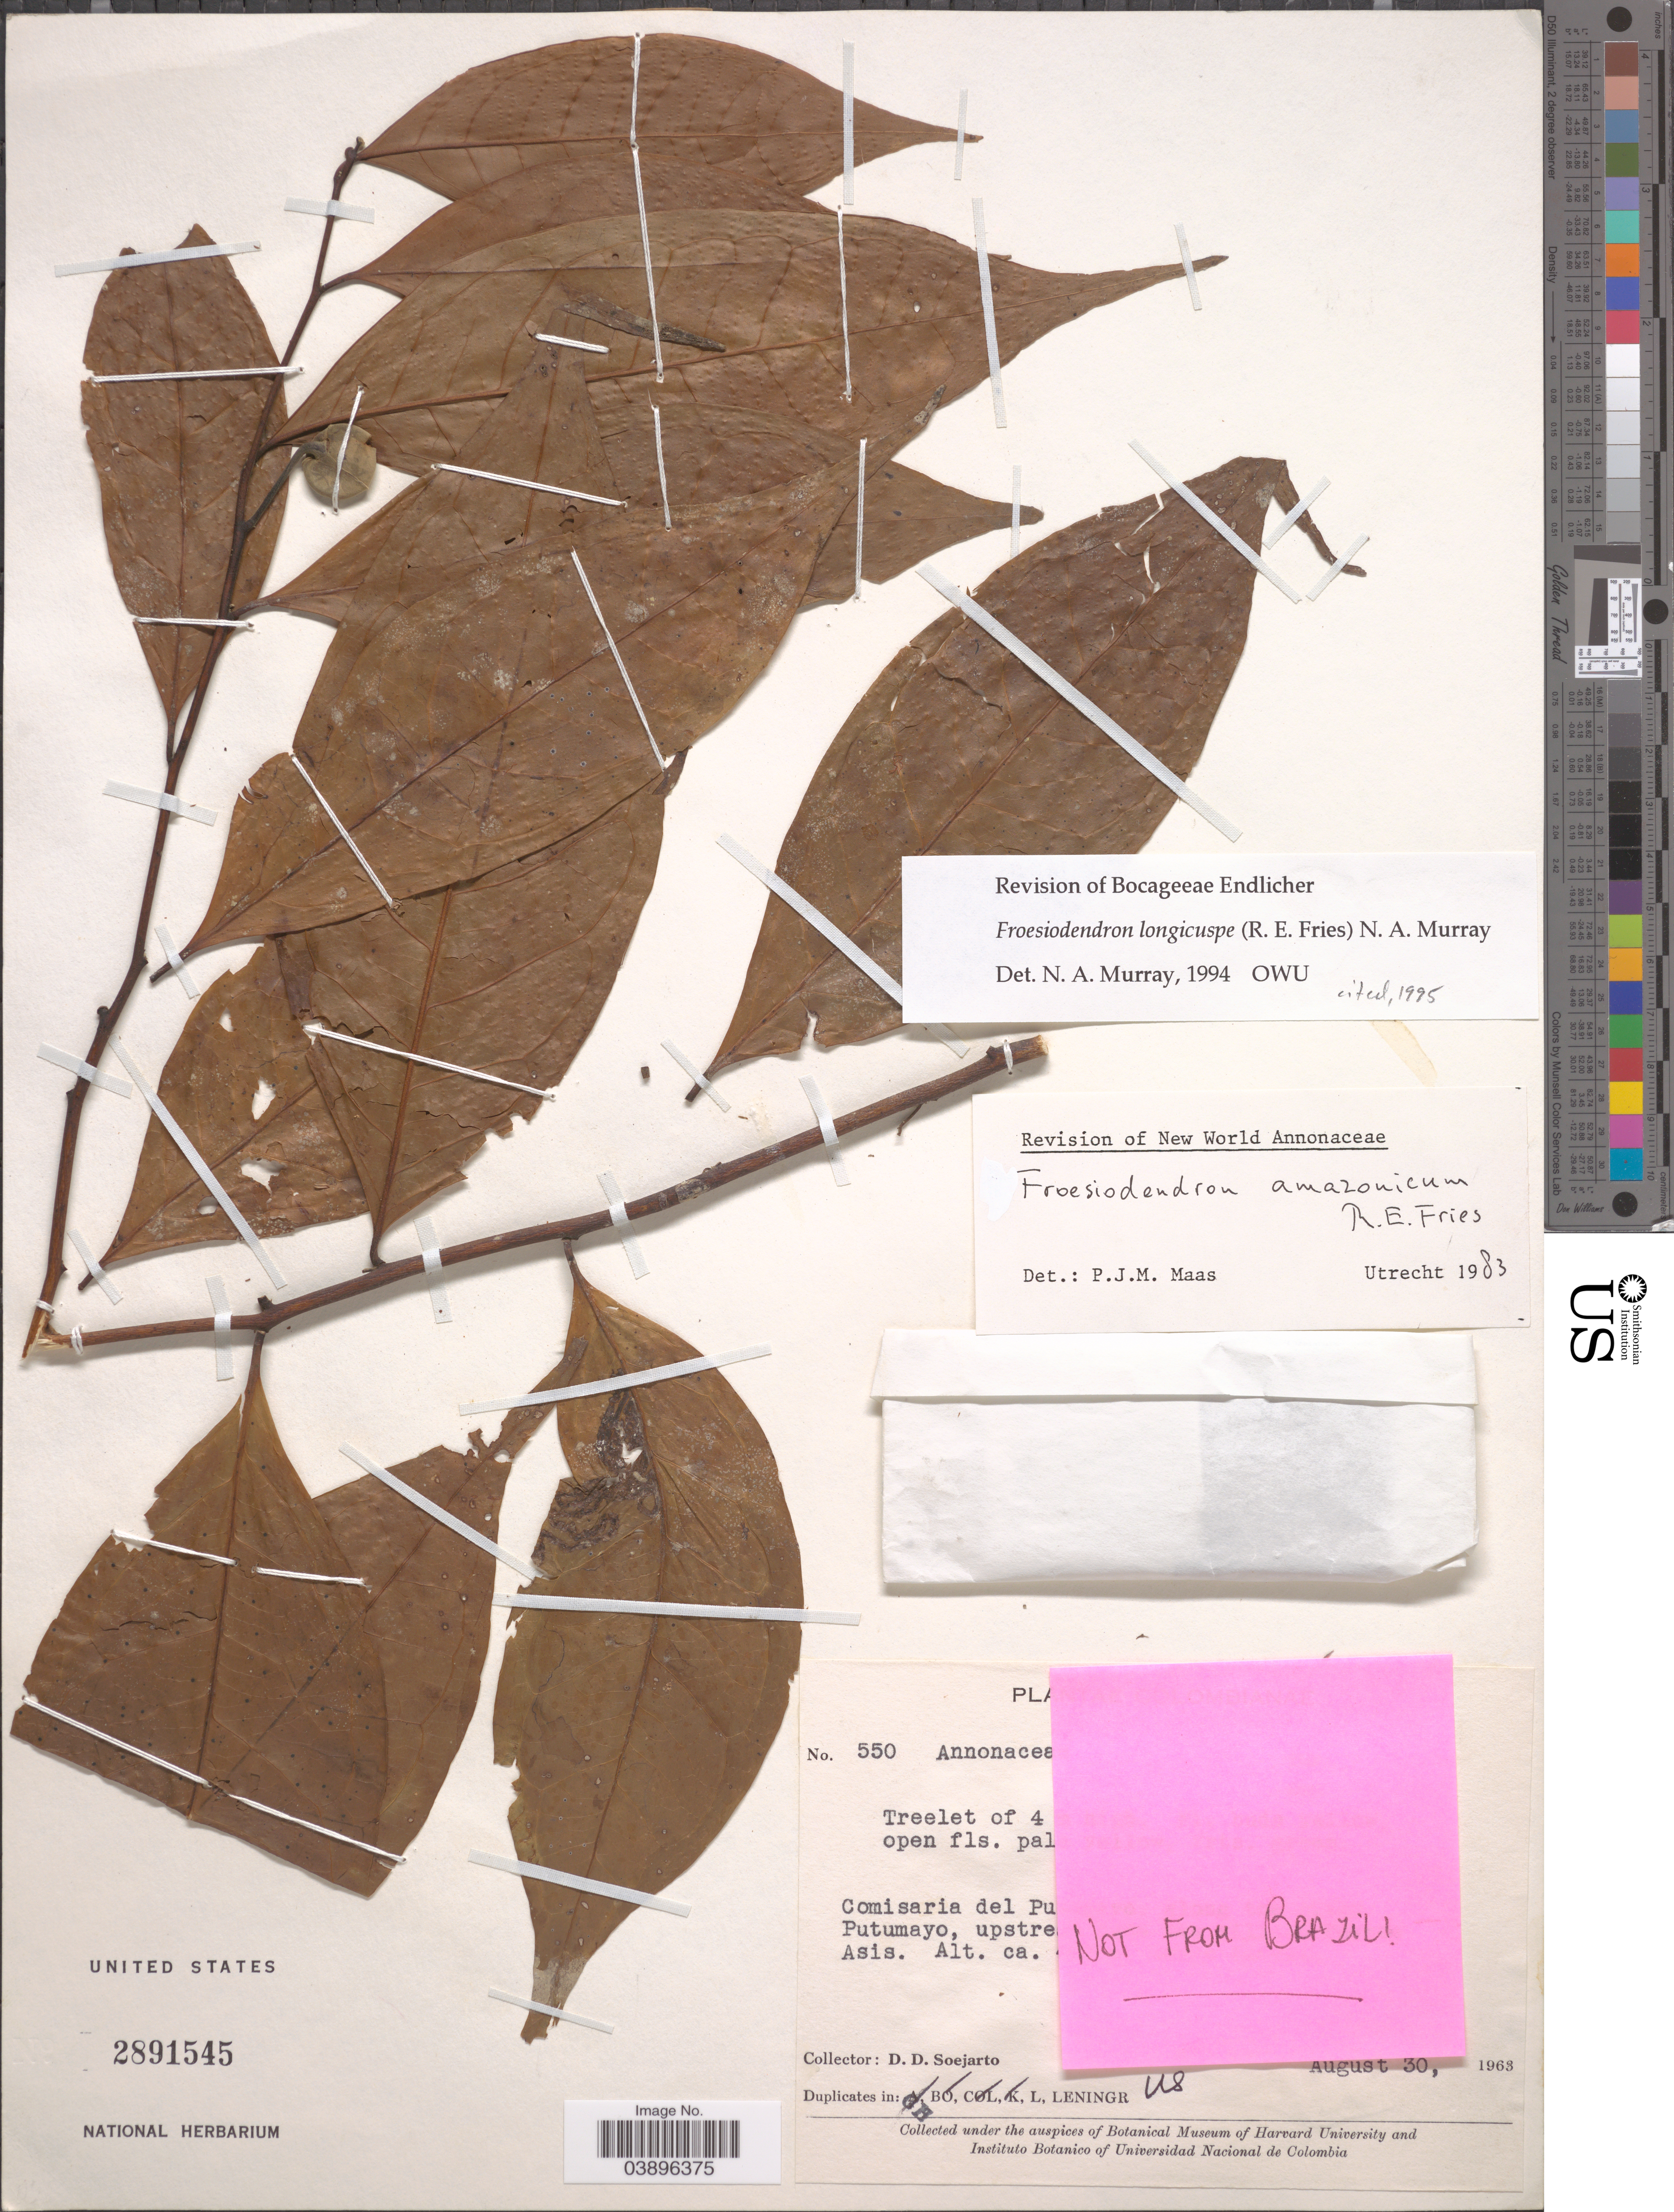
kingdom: Plantae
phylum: Tracheophyta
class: Magnoliopsida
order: Magnoliales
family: Annonaceae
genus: Froesiodendron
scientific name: Froesiodendron longicuspe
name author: (R.E. Fr.) N.A. Murray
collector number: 550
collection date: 1963-08-30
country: Colombia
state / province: Putumayo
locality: Comisaria del Pu [illegible text] Putumayo, upstre [illegible text]. Asis. Not from Brazil. [unsure placement]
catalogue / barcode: US 2891545